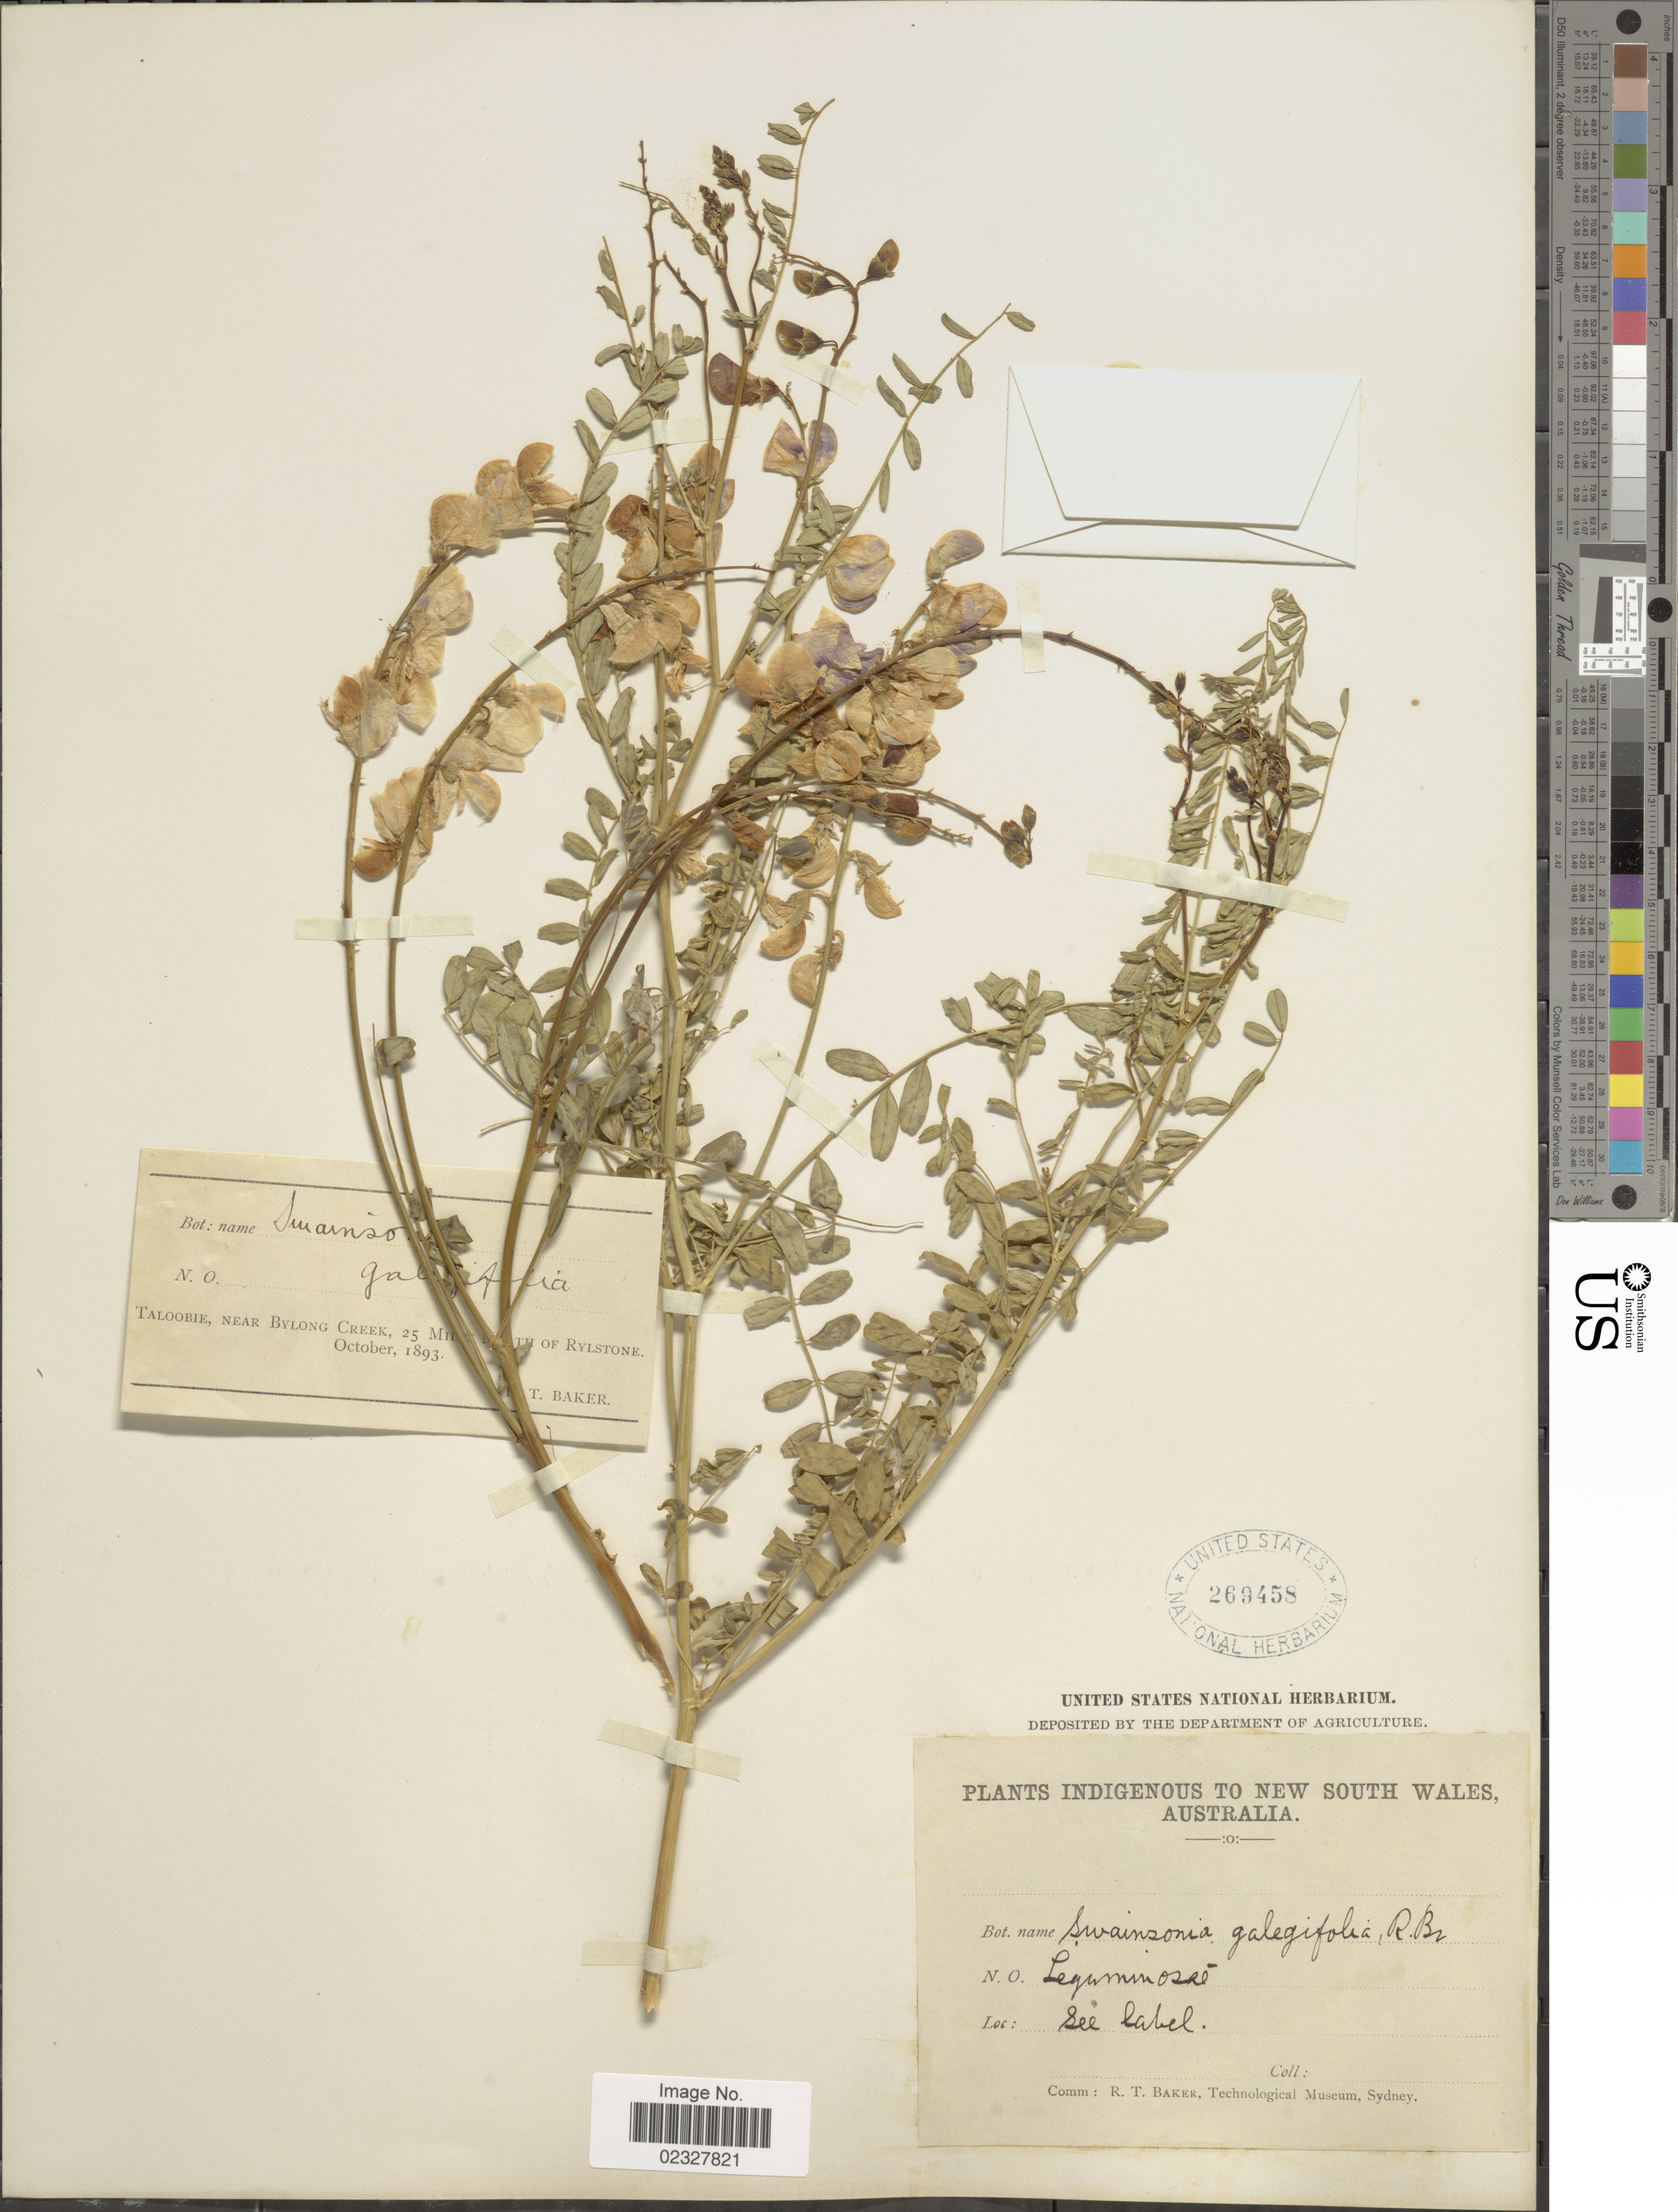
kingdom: Plantae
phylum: Tracheophyta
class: Magnoliopsida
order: Fabales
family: Fabaceae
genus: Swainsona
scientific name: Swainsona galegifolia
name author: (Andrews) R. Br.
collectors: D. T. Baker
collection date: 1893-10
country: Australia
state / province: New South Wales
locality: New South Wales, Australia. Taloobie, near Bylong Creek, 25 miles North of Rylstone.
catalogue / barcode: US 269458